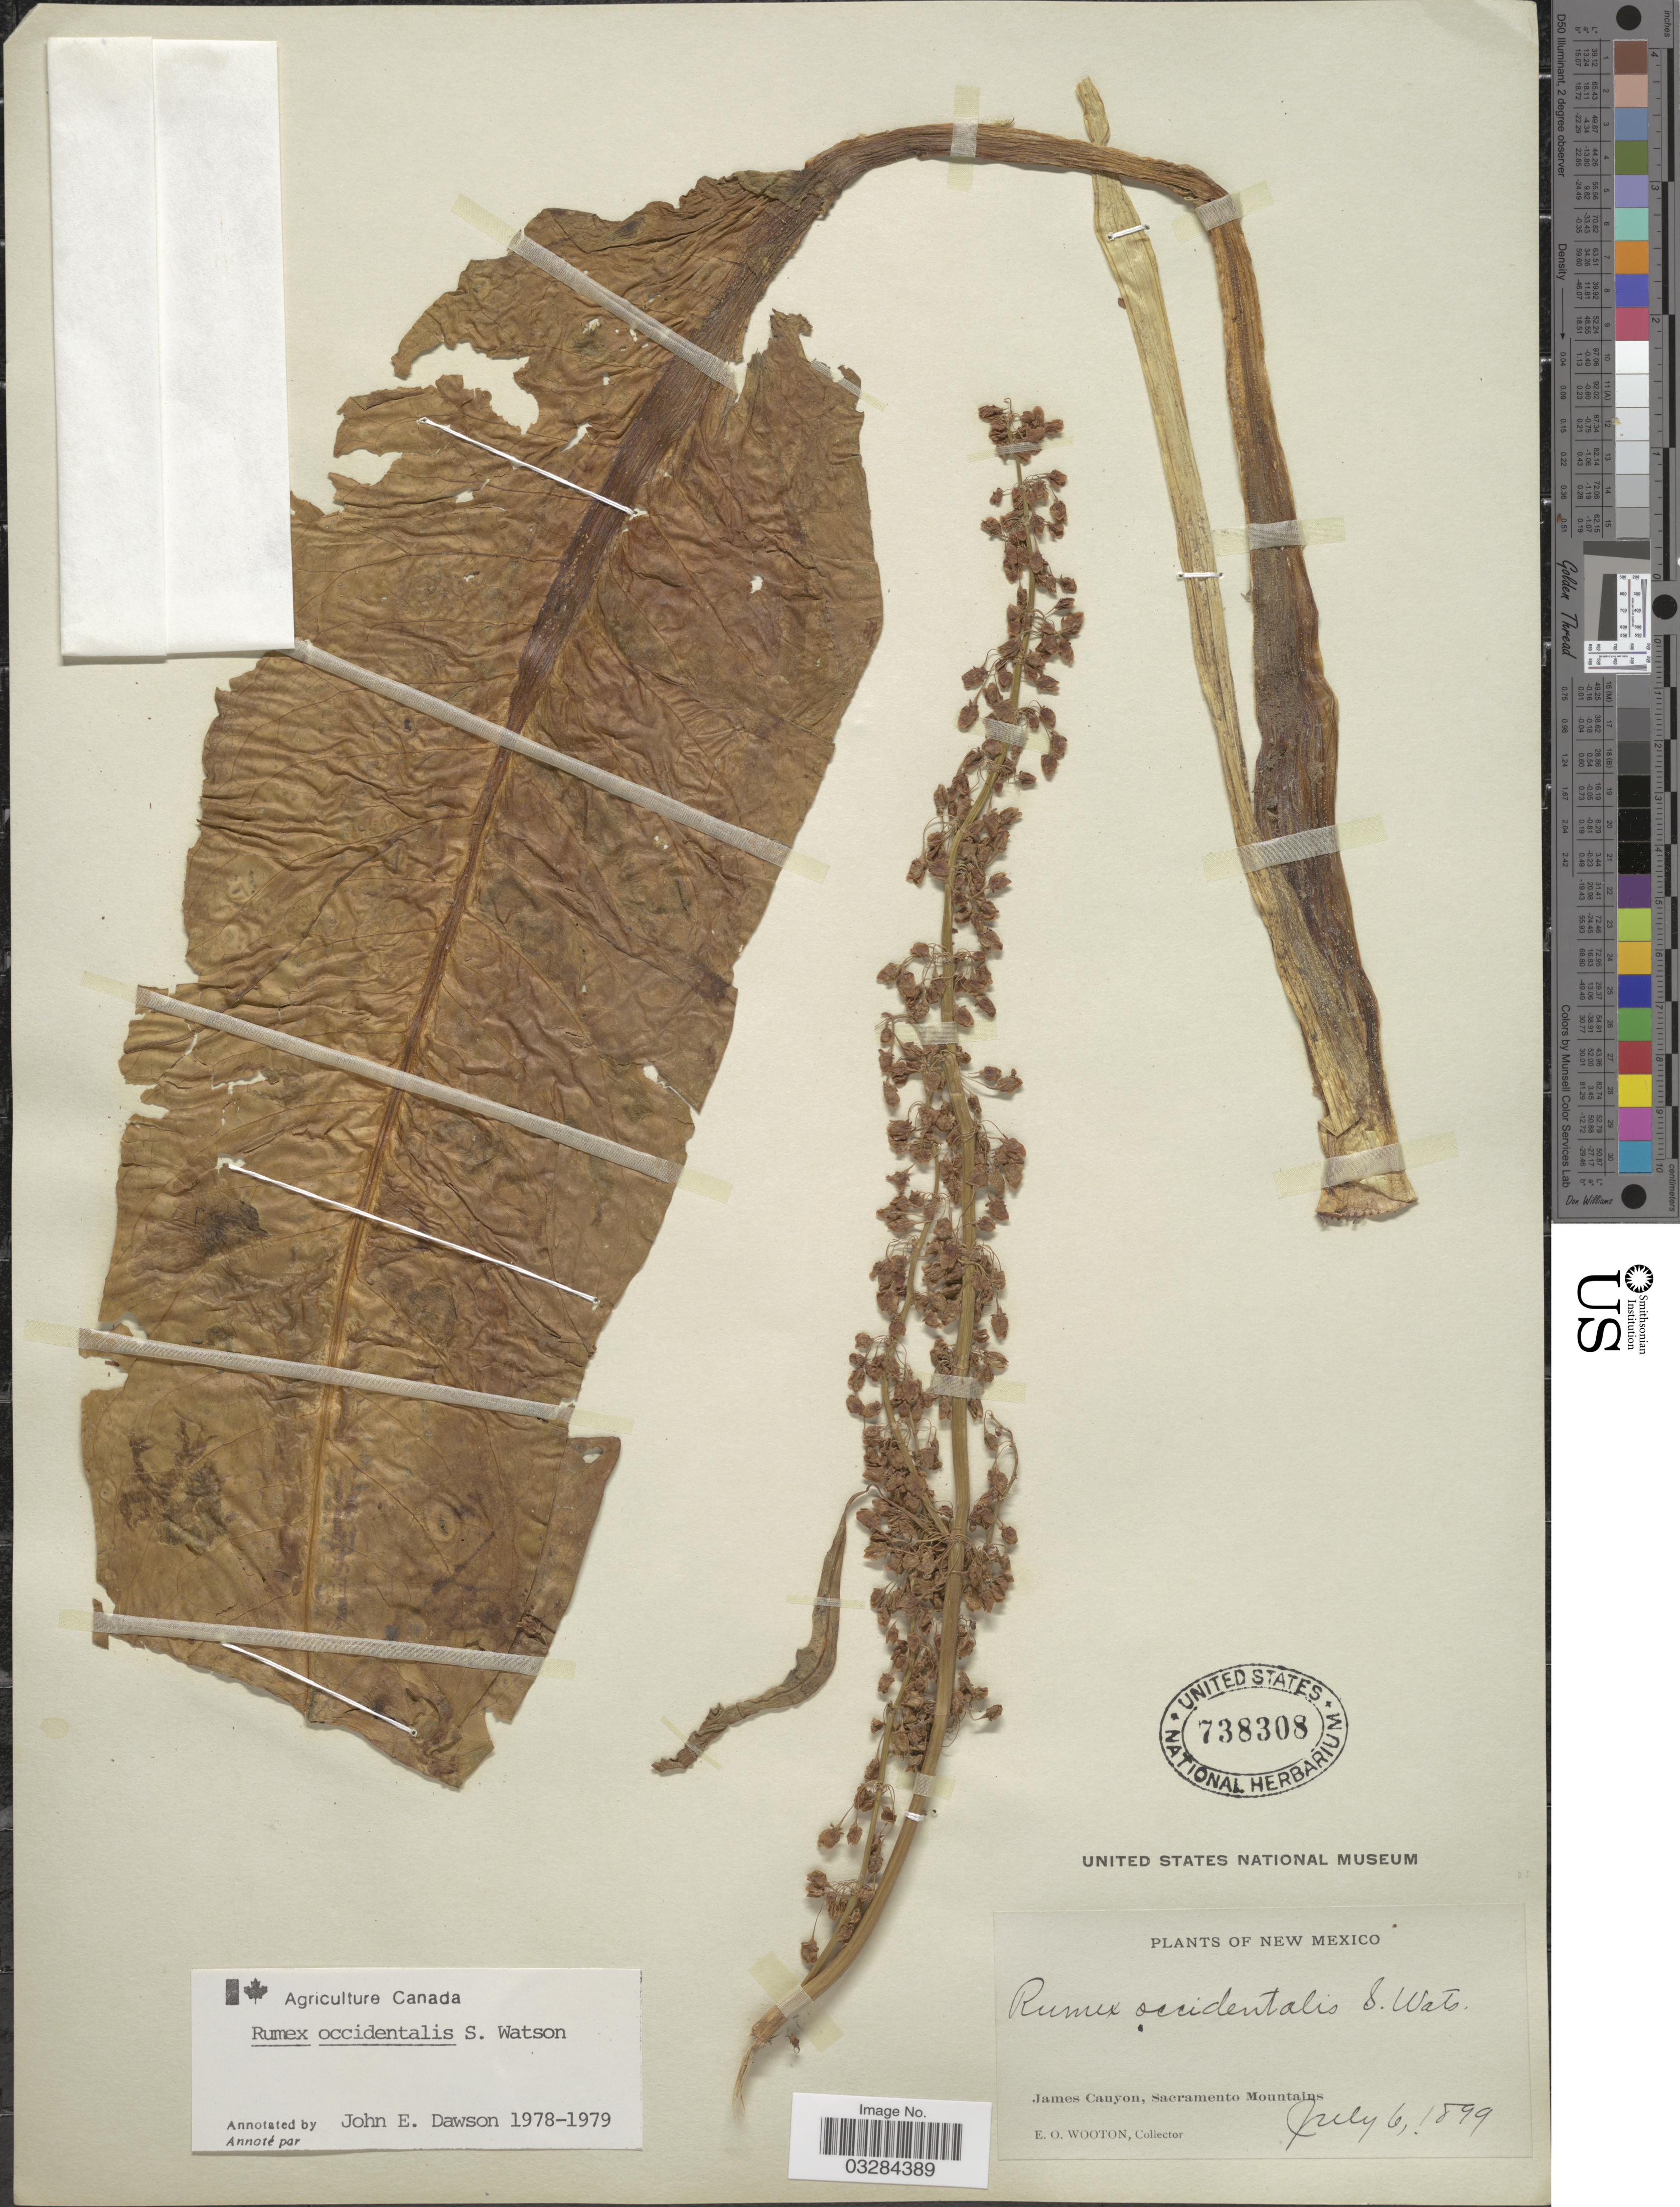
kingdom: Plantae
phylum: Tracheophyta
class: Magnoliopsida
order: Caryophyllales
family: Polygonaceae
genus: Rumex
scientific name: Rumex occidentalis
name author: S. Watson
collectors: E. O. Wooton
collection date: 1899-07-06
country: United States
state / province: New Mexico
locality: James Canyon, Sacramento Mountains.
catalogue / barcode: US 738308